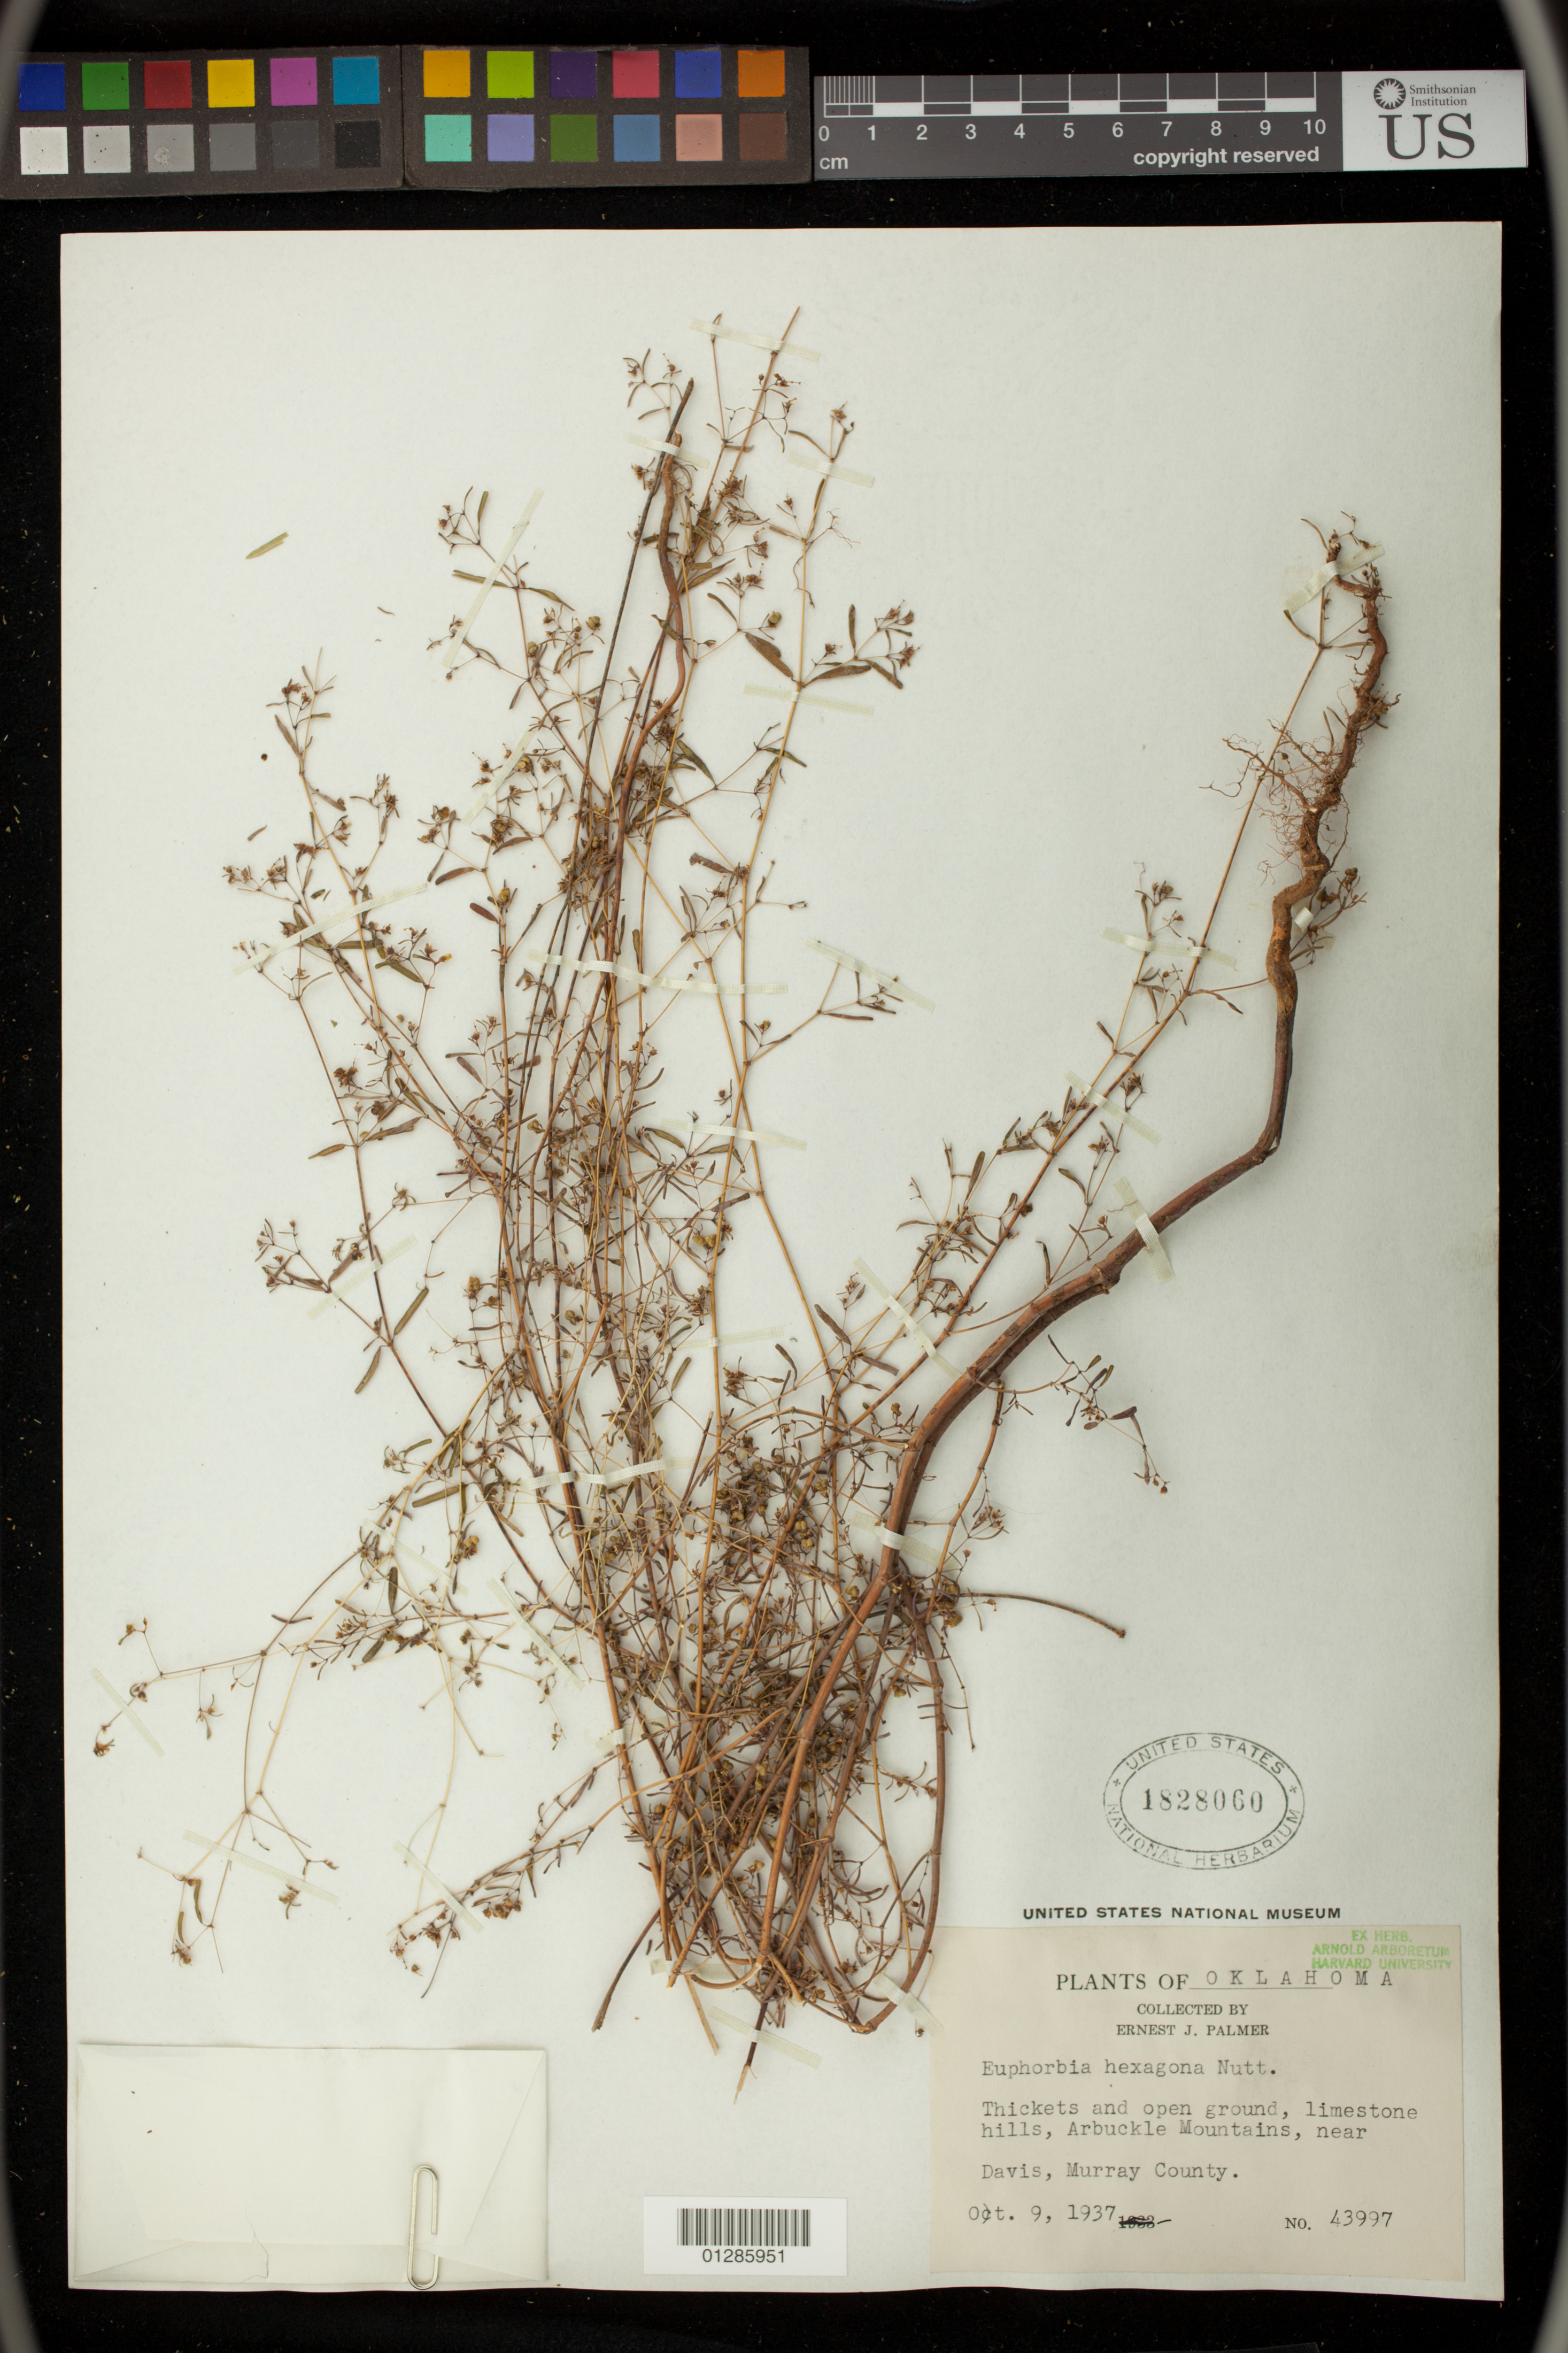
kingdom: Plantae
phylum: Tracheophyta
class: Magnoliopsida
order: Malpighiales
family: Euphorbiaceae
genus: Euphorbia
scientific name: Euphorbia hexagona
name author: Nutt. ex Spreng.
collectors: E. J. Palmer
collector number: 43997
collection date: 1937-10-09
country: United States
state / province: Oklahoma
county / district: Murray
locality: Arbuckle Mountains, near Davis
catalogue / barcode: US 1828060